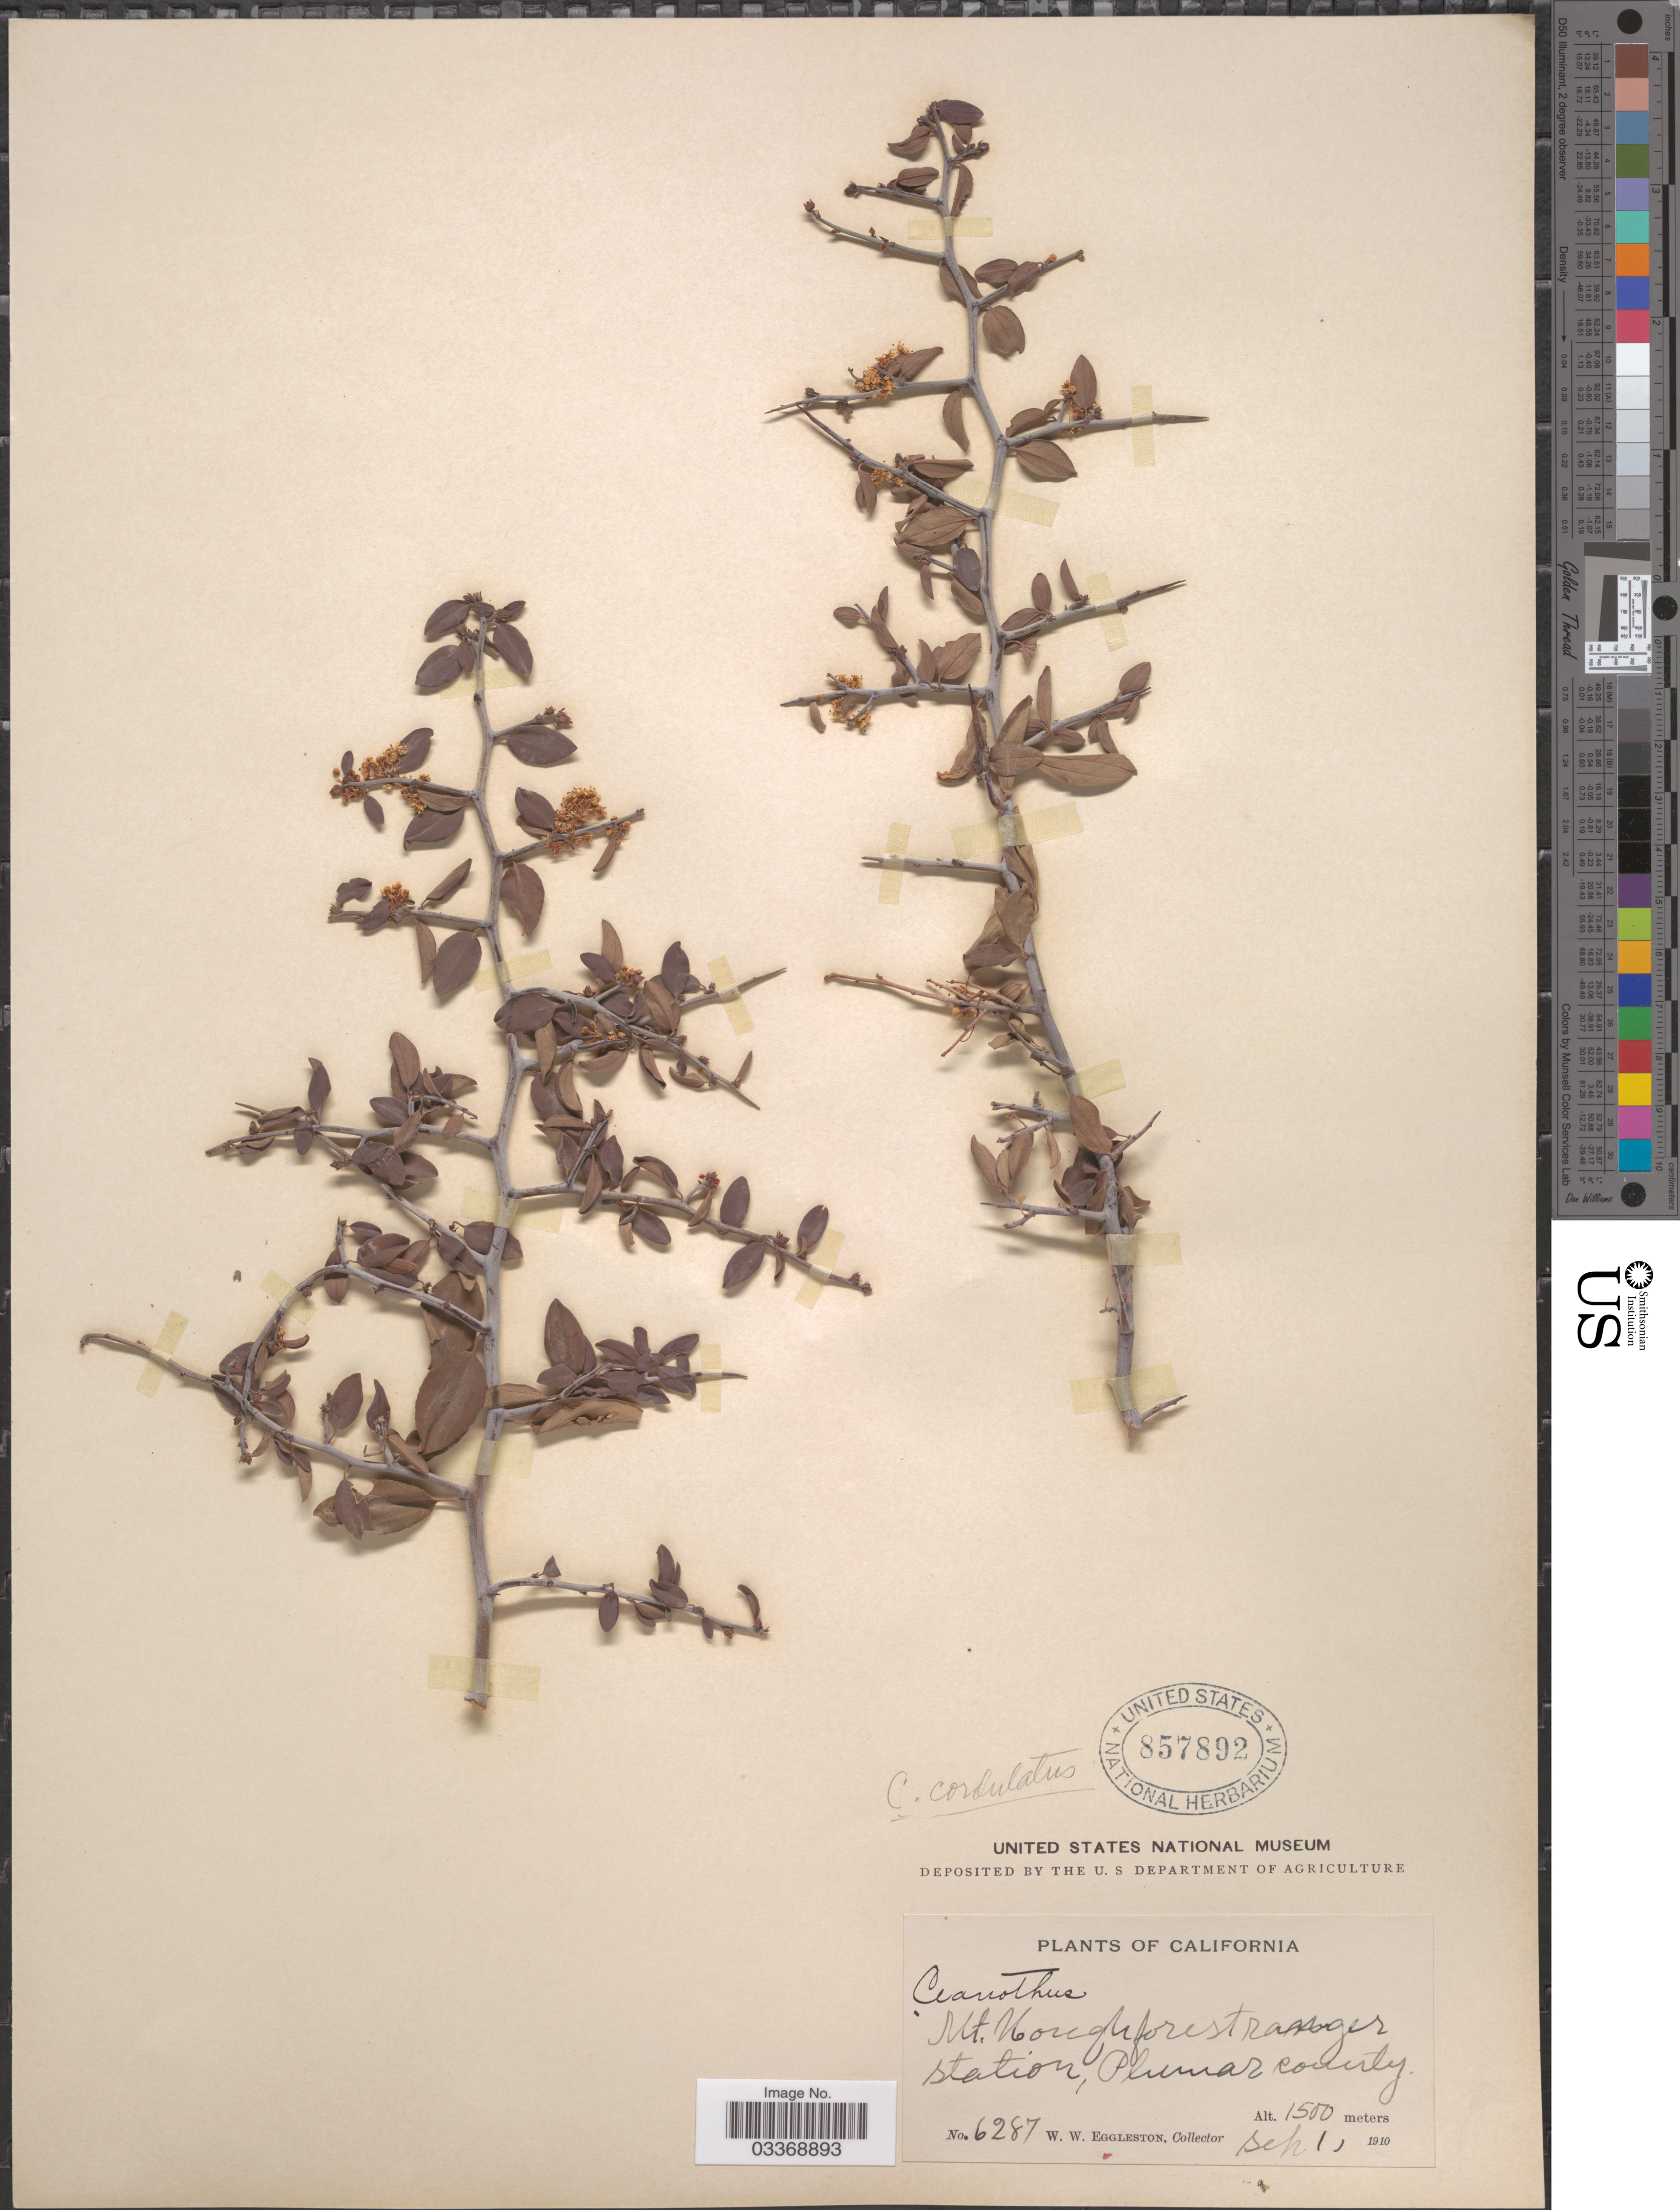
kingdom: Plantae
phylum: Tracheophyta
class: Magnoliopsida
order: Rosales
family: Rhamnaceae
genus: Ceanothus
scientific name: Ceanothus cordulatus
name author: Kellogg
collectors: W. W. Eggleston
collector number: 6287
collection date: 1910-09-01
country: United States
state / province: California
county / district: Plumas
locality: Mt. Hough forest ranger station, Plumas County.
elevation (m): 1500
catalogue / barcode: US 857892